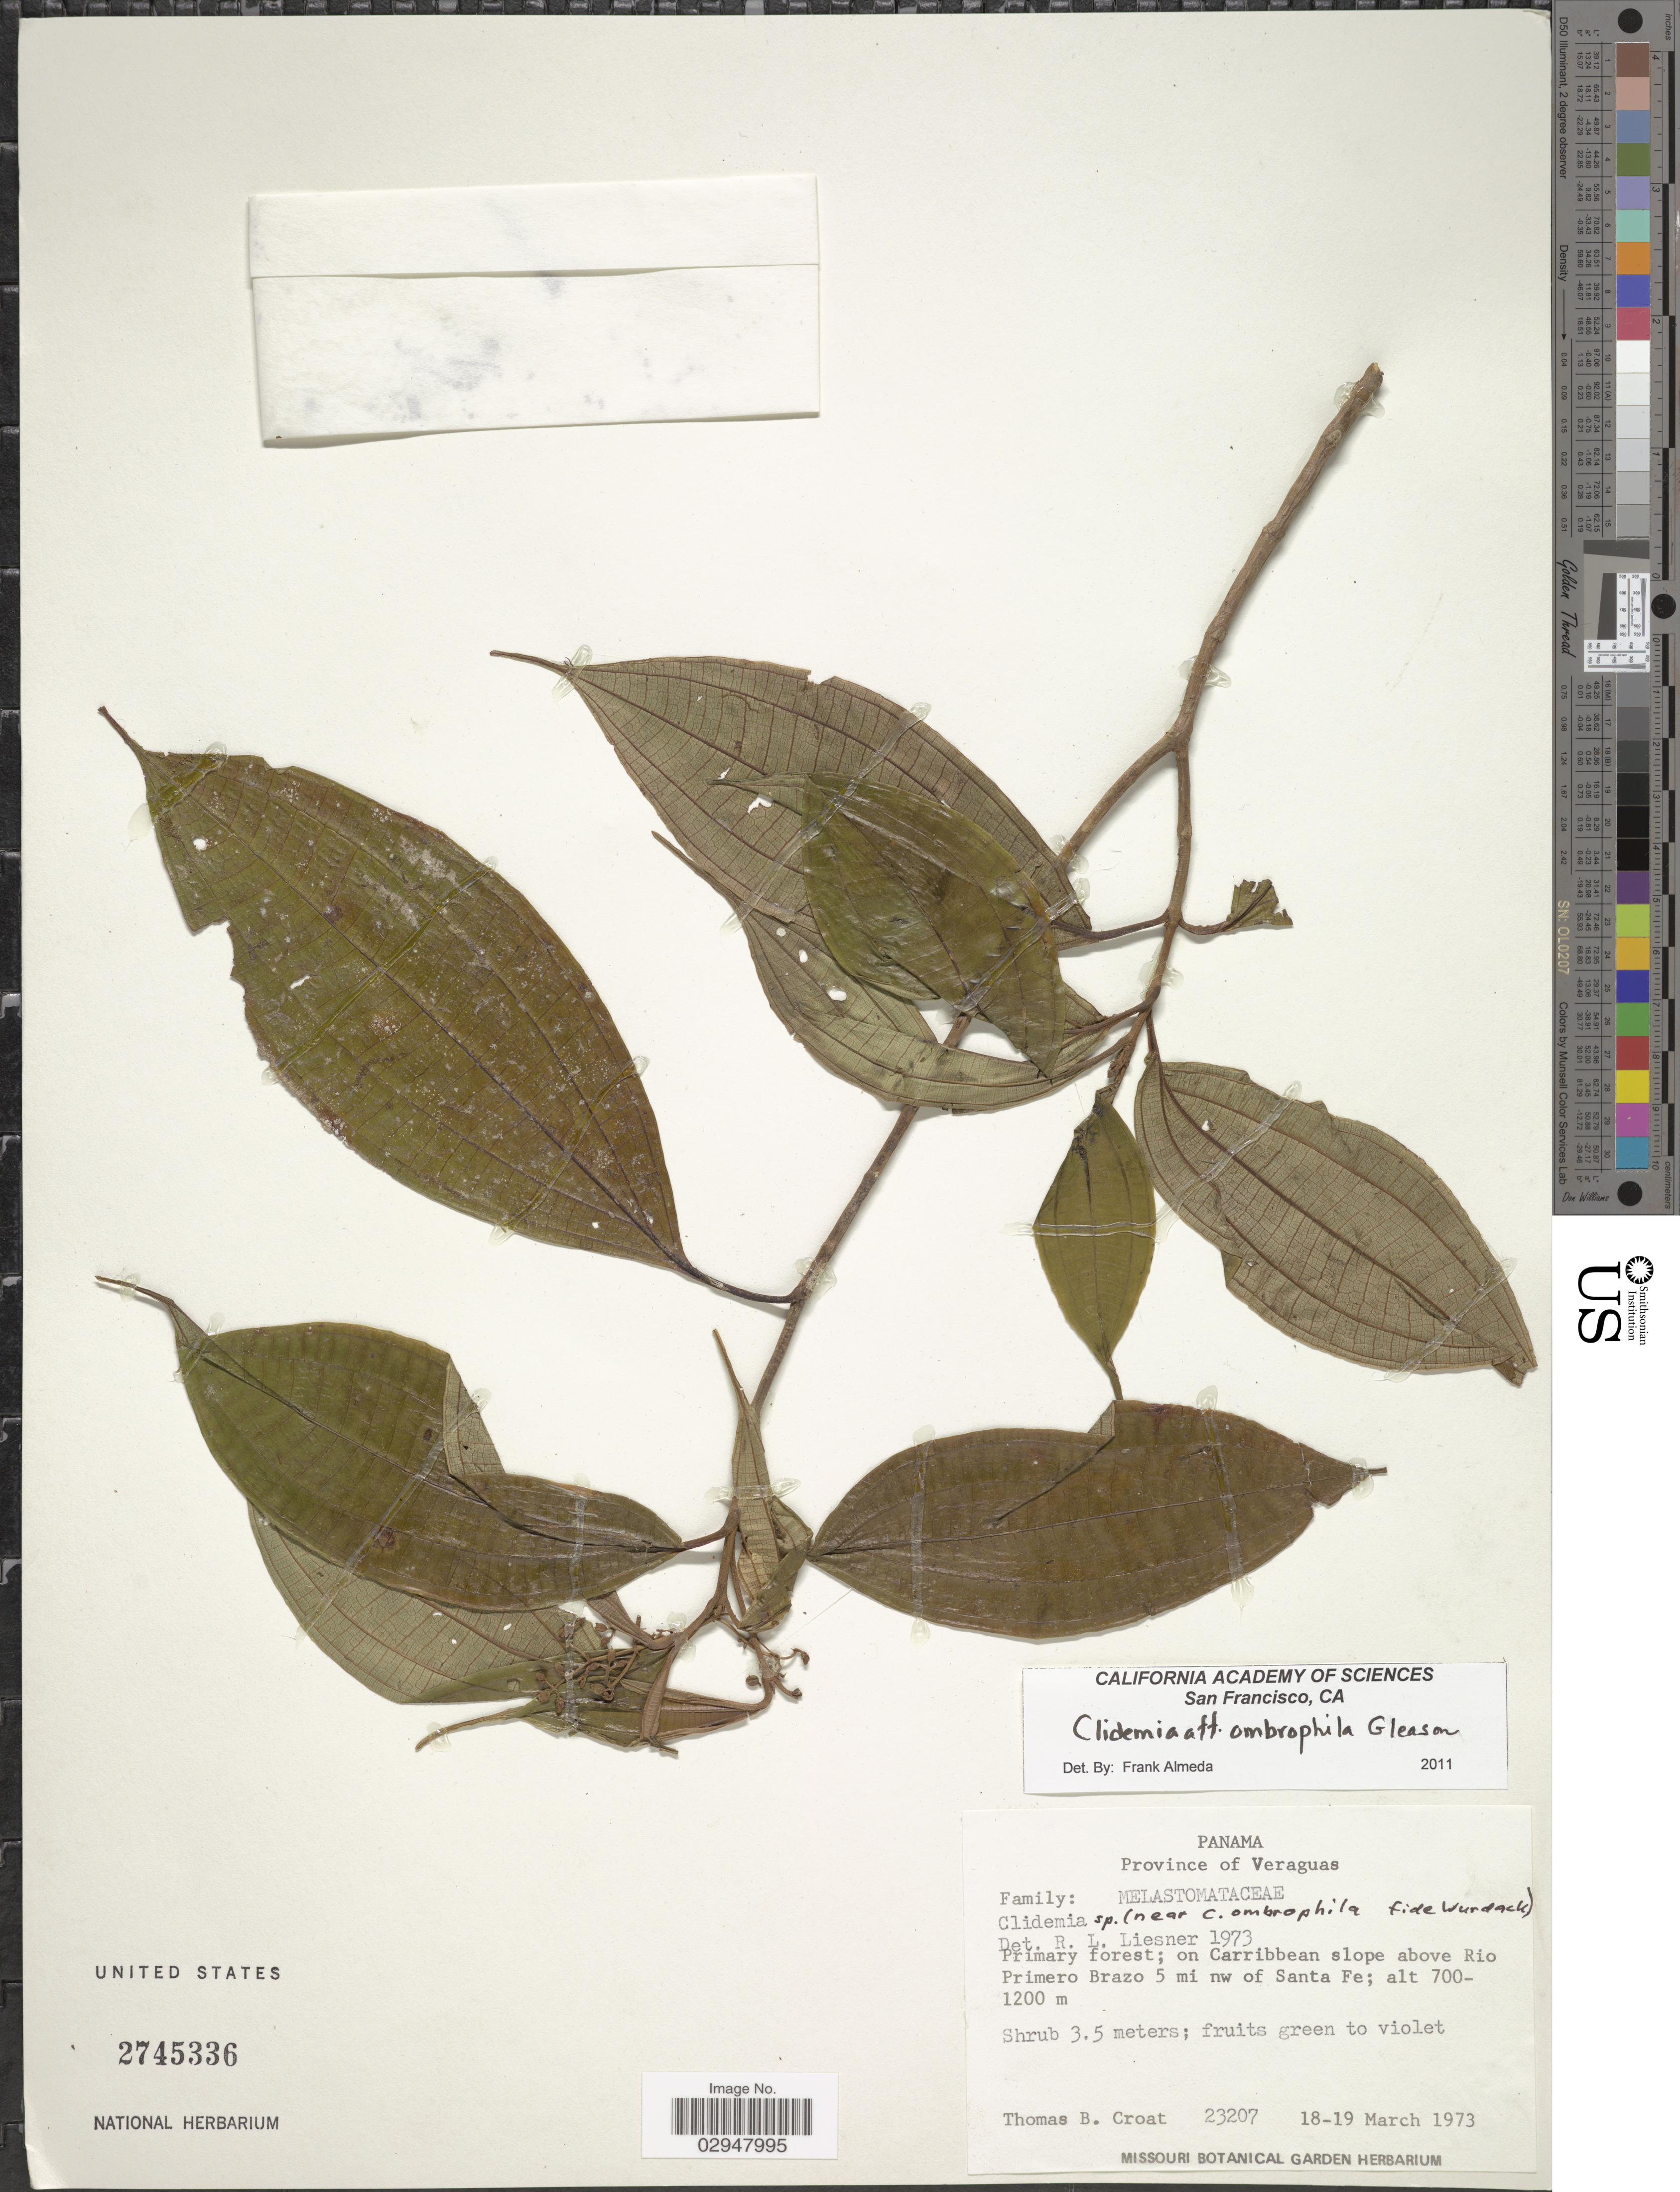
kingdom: Plantae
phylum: Tracheophyta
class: Magnoliopsida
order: Myrtales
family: Melastomataceae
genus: Clidemia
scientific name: Clidemia ombrophila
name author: Gleason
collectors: T. B. Croat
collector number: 23207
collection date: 1973-03-18/1973-03-19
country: Panama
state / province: Veraguas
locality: Primary forest, on Caribbean slope above Rio Primero Brazo 5 mi nw of Santa Fe.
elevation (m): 700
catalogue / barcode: US 2745336